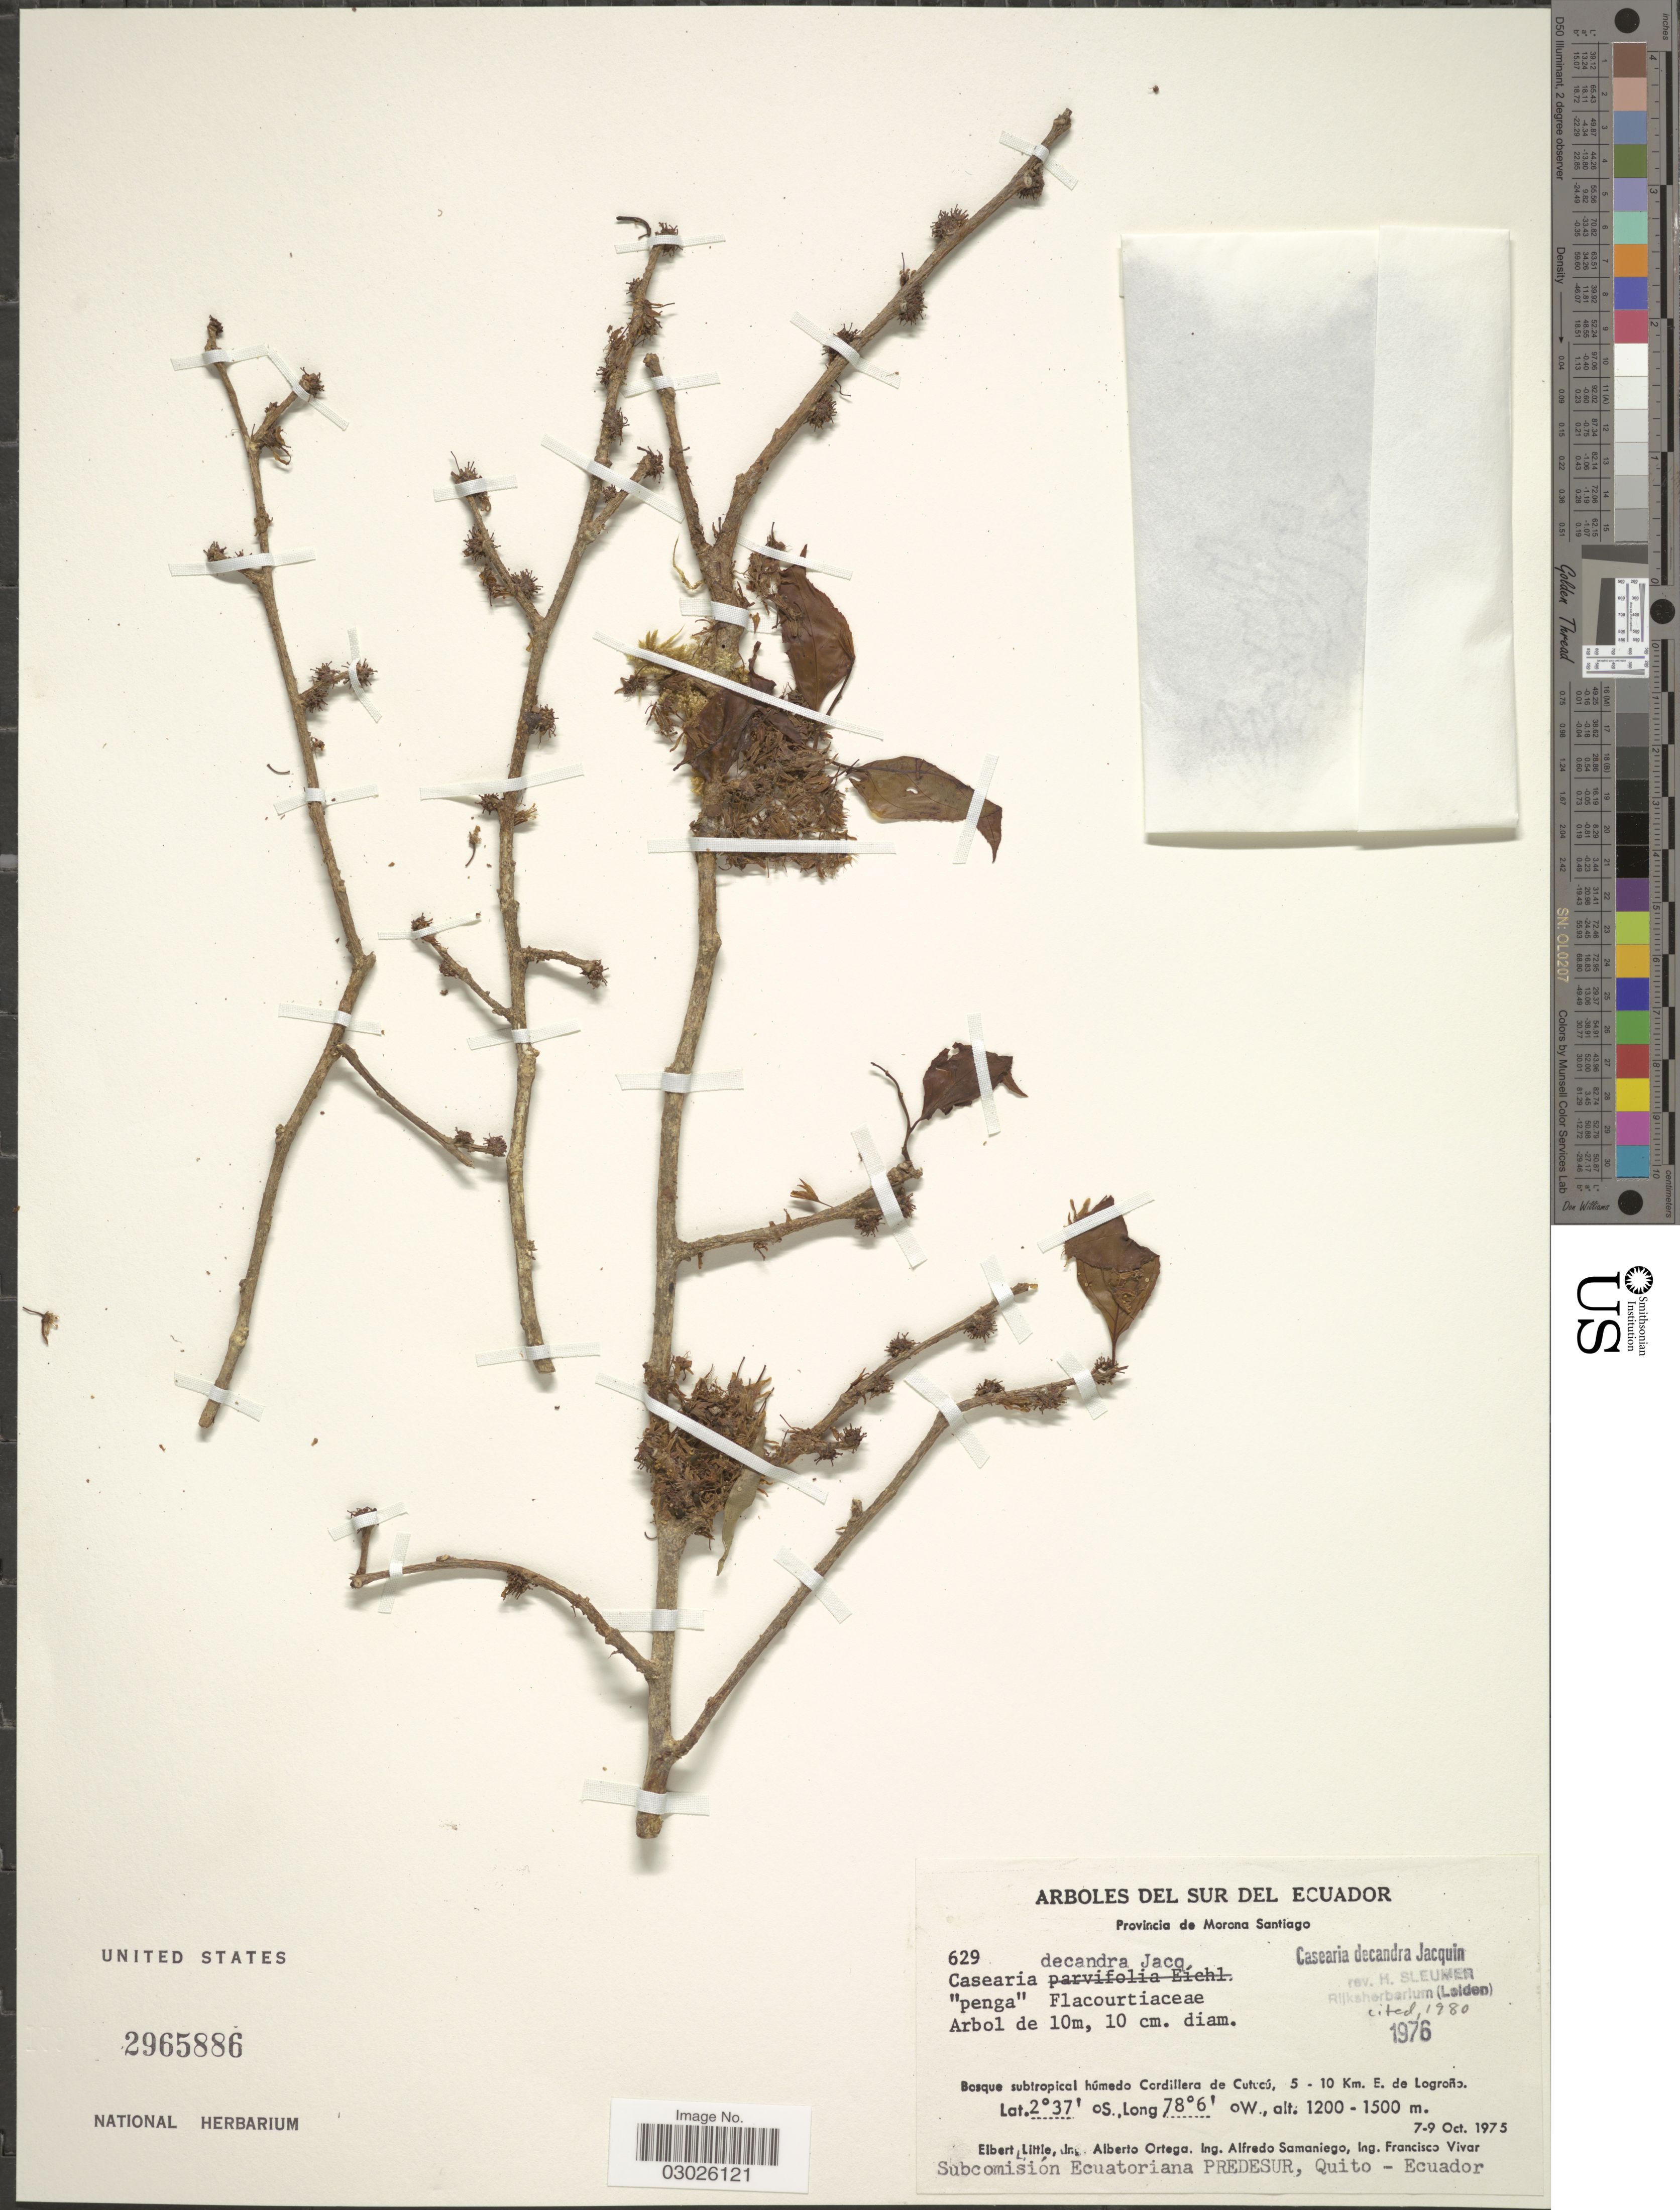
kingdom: Plantae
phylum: Tracheophyta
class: Magnoliopsida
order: Malpighiales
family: Salicaceae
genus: Casearia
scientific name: Casearia decandra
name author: Jacq.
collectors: E. L. Little, A. T. Ortega U., A. V. Samaniego & F. Vivar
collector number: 629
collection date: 1975-10-07/1975-10-09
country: Ecuador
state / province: Morona-Santiago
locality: Bosque subtropical húmedo Cordillera de Cutucú, 5 -10 Km. E de Logroño.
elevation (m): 1200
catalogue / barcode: US 2965886